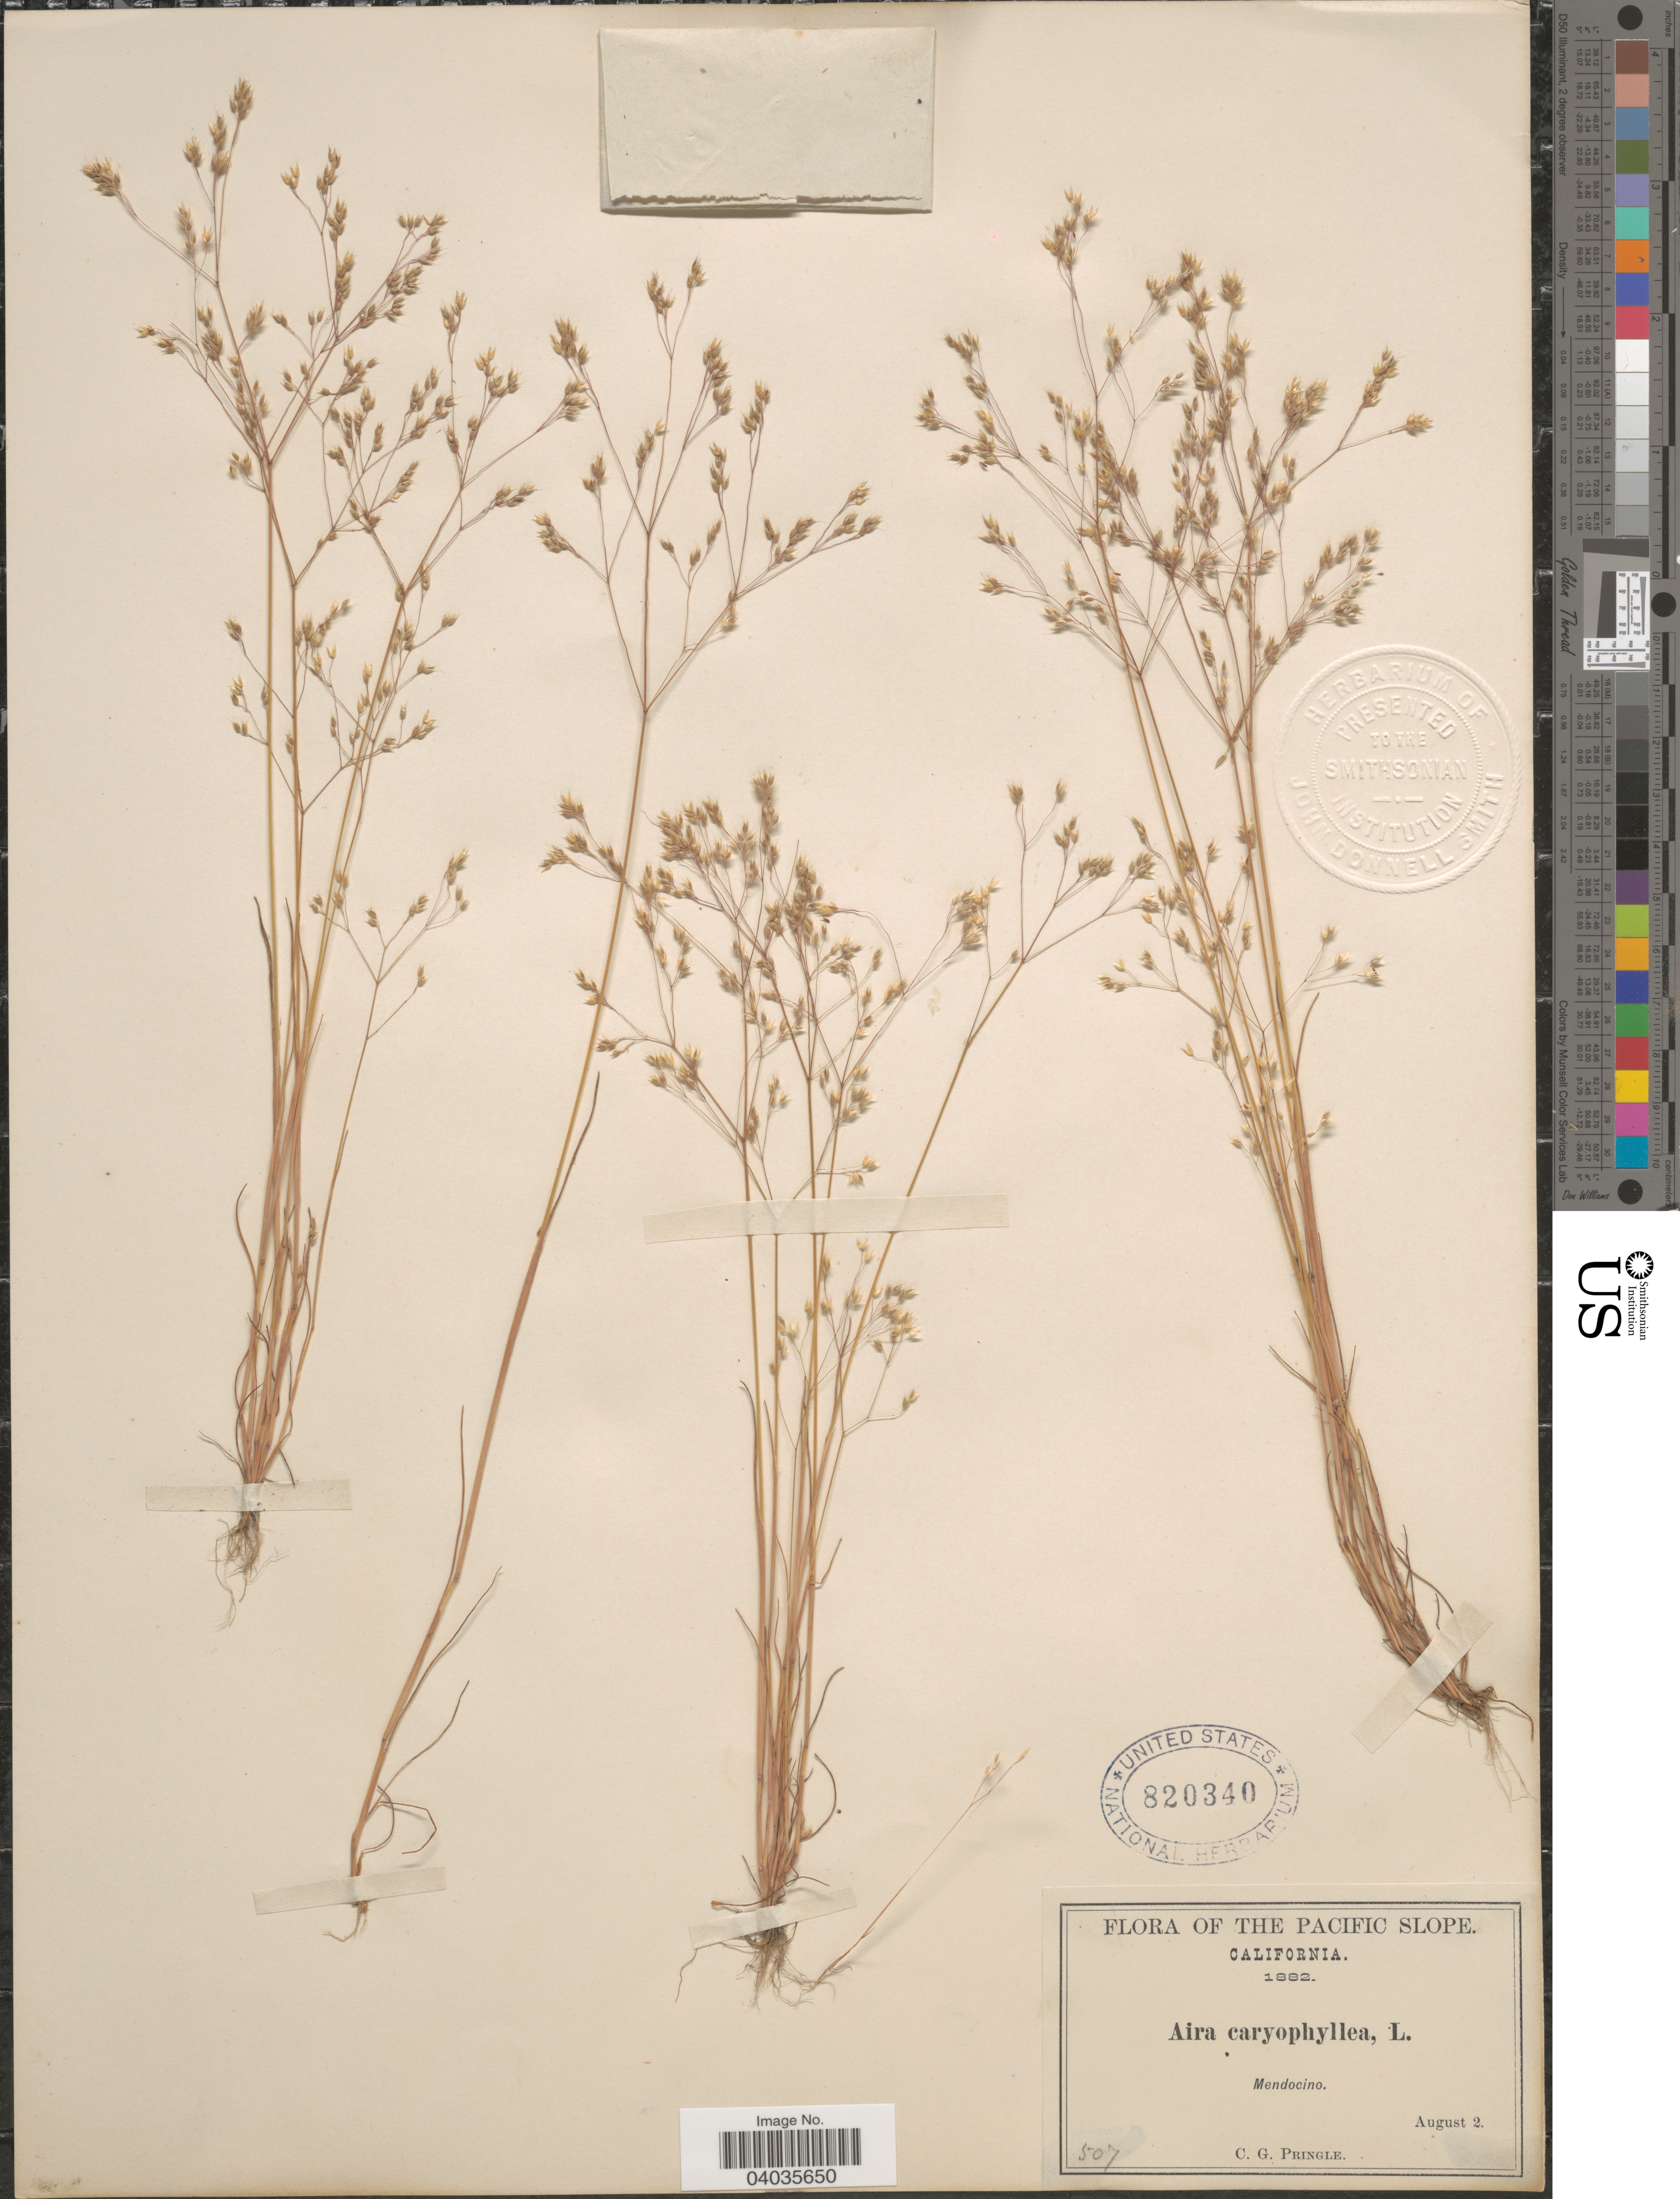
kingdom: Plantae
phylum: Tracheophyta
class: Liliopsida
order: Poales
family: Poaceae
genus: Aira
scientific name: Aira caryophyllea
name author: L.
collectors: C. G. Pringle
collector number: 507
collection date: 1882-08-02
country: United States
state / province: California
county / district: Mendocino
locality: The Pacific Slope. Mendocino.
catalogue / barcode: US 820340